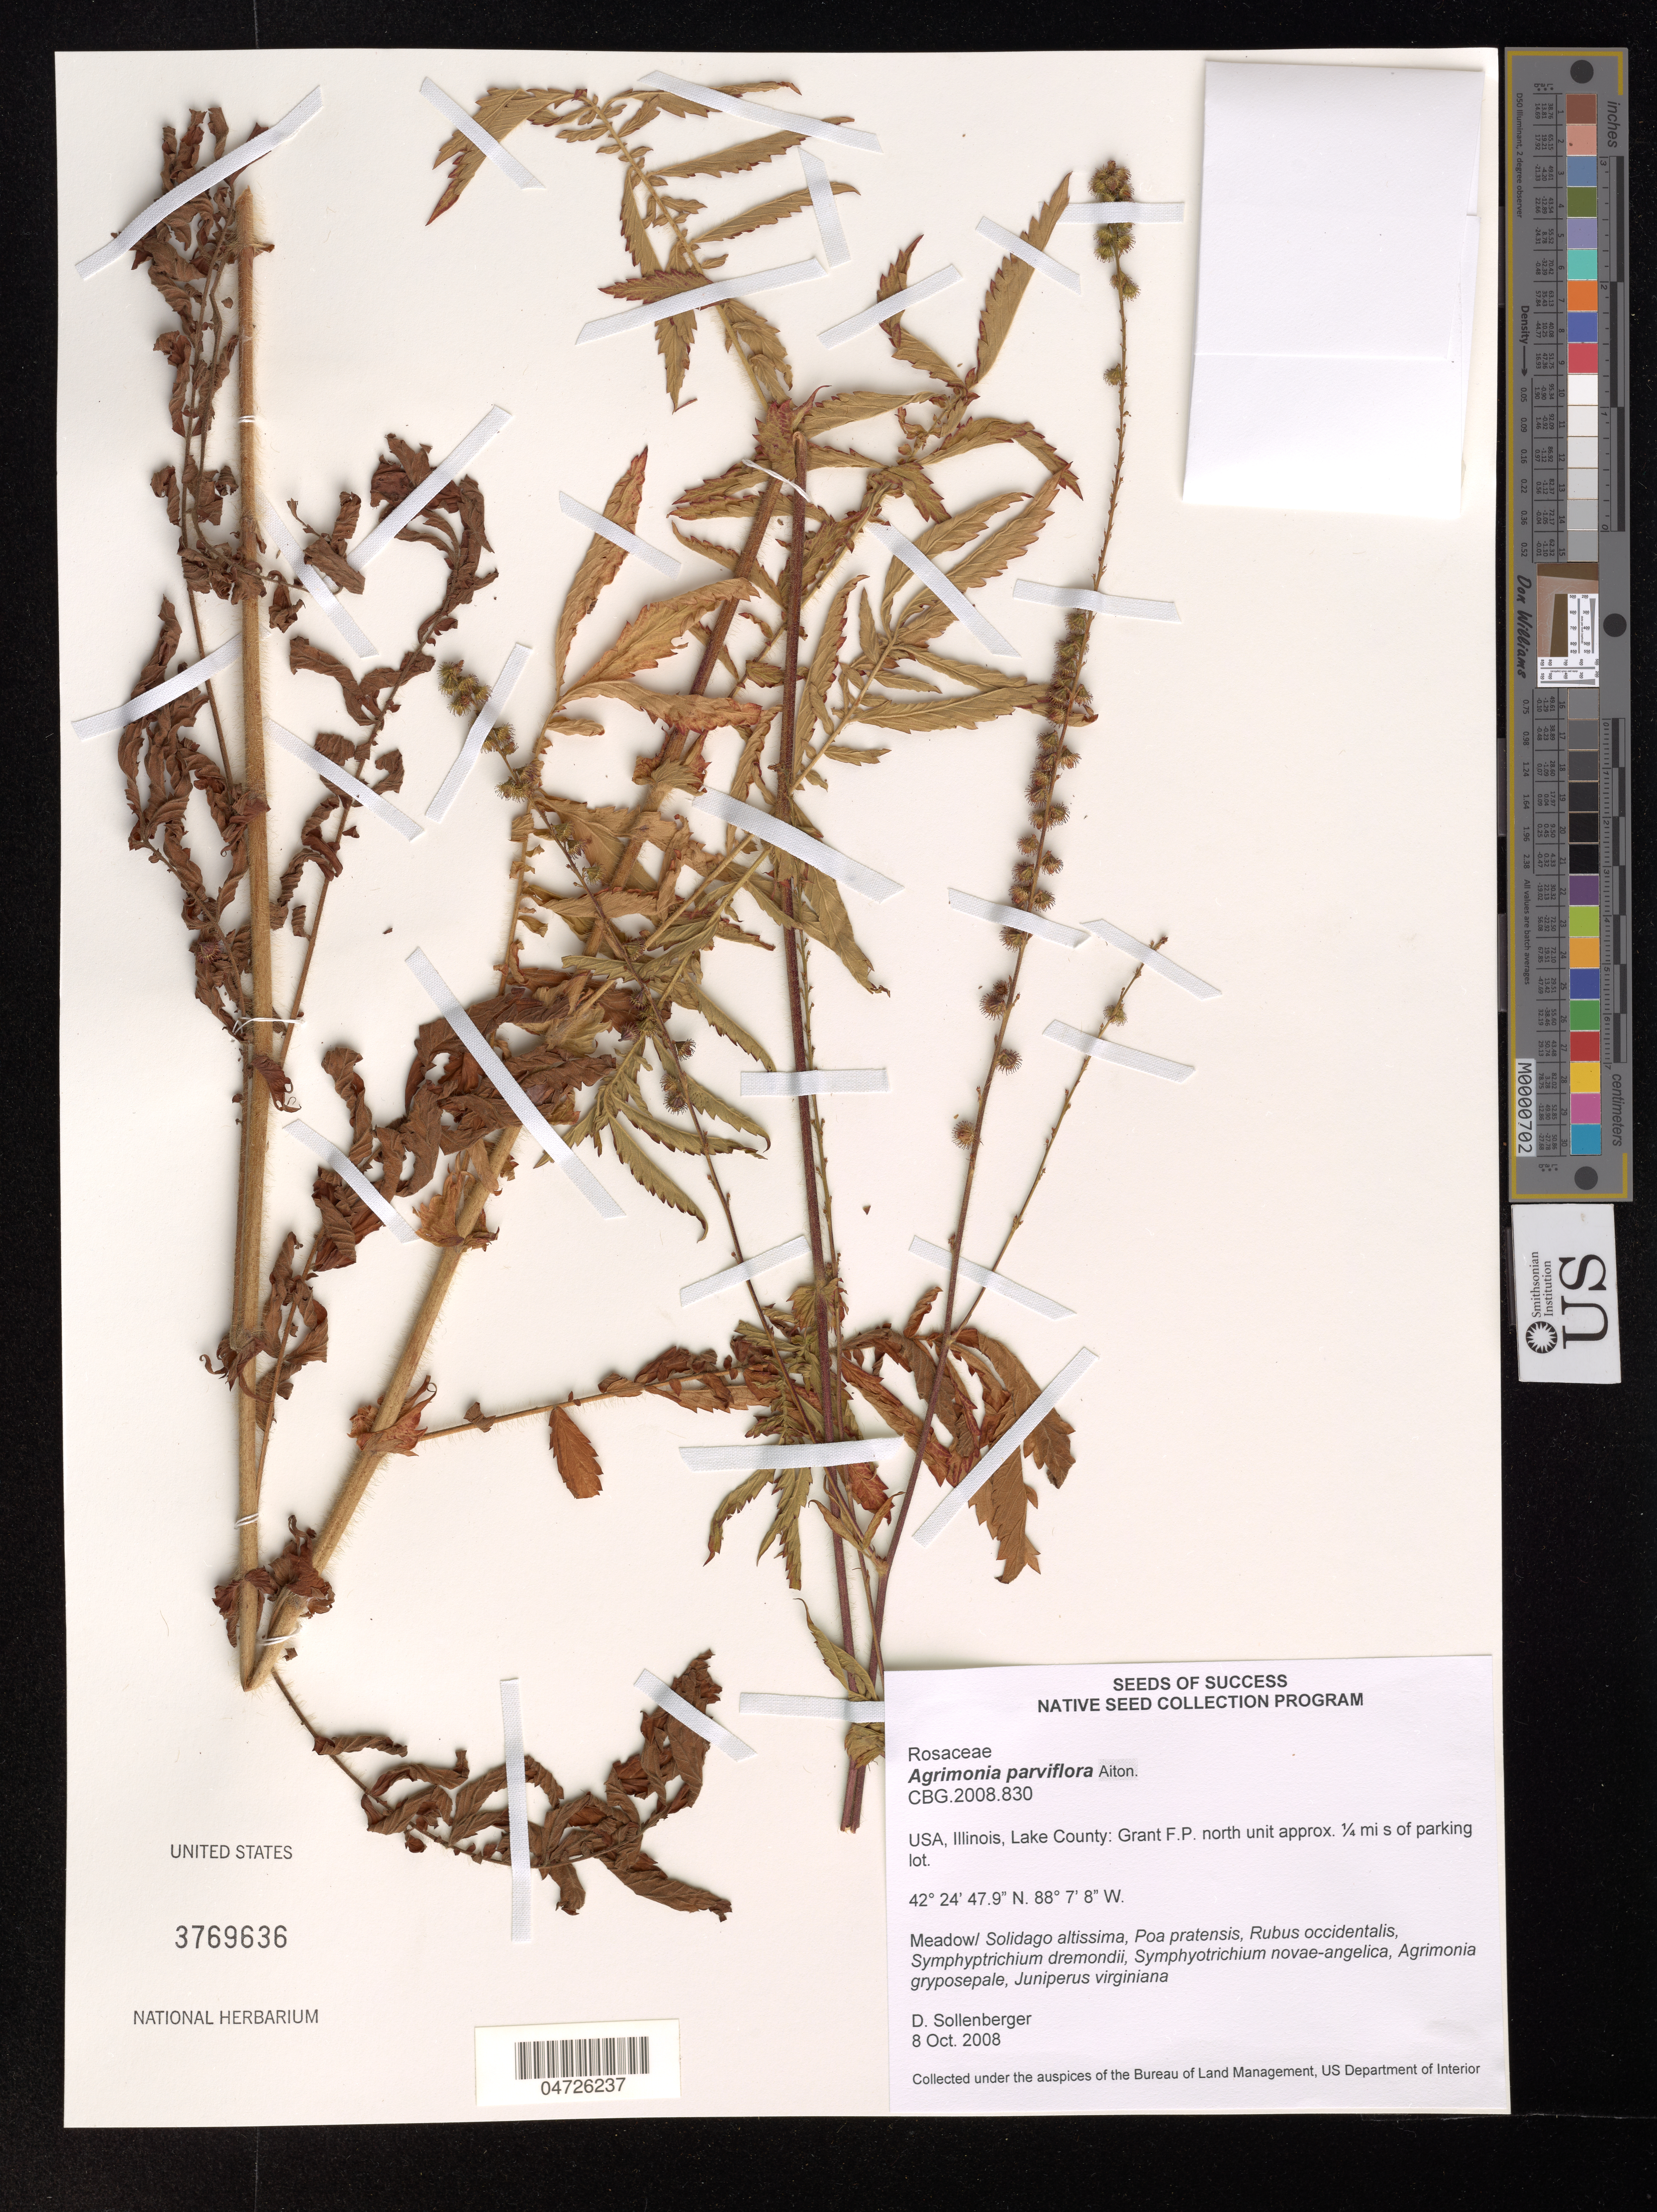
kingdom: Plantae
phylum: Tracheophyta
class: Magnoliopsida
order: Rosales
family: Rosaceae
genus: Agrimonia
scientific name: Agrimonia parviflora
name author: Aiton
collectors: D. Sollenberger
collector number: CBG.2008.830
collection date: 2008-10-08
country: United States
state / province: Illinois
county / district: Lake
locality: Lake County: Grant F.P. north unit approx. ¼ mi s of parking lot.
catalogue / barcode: US 3769636